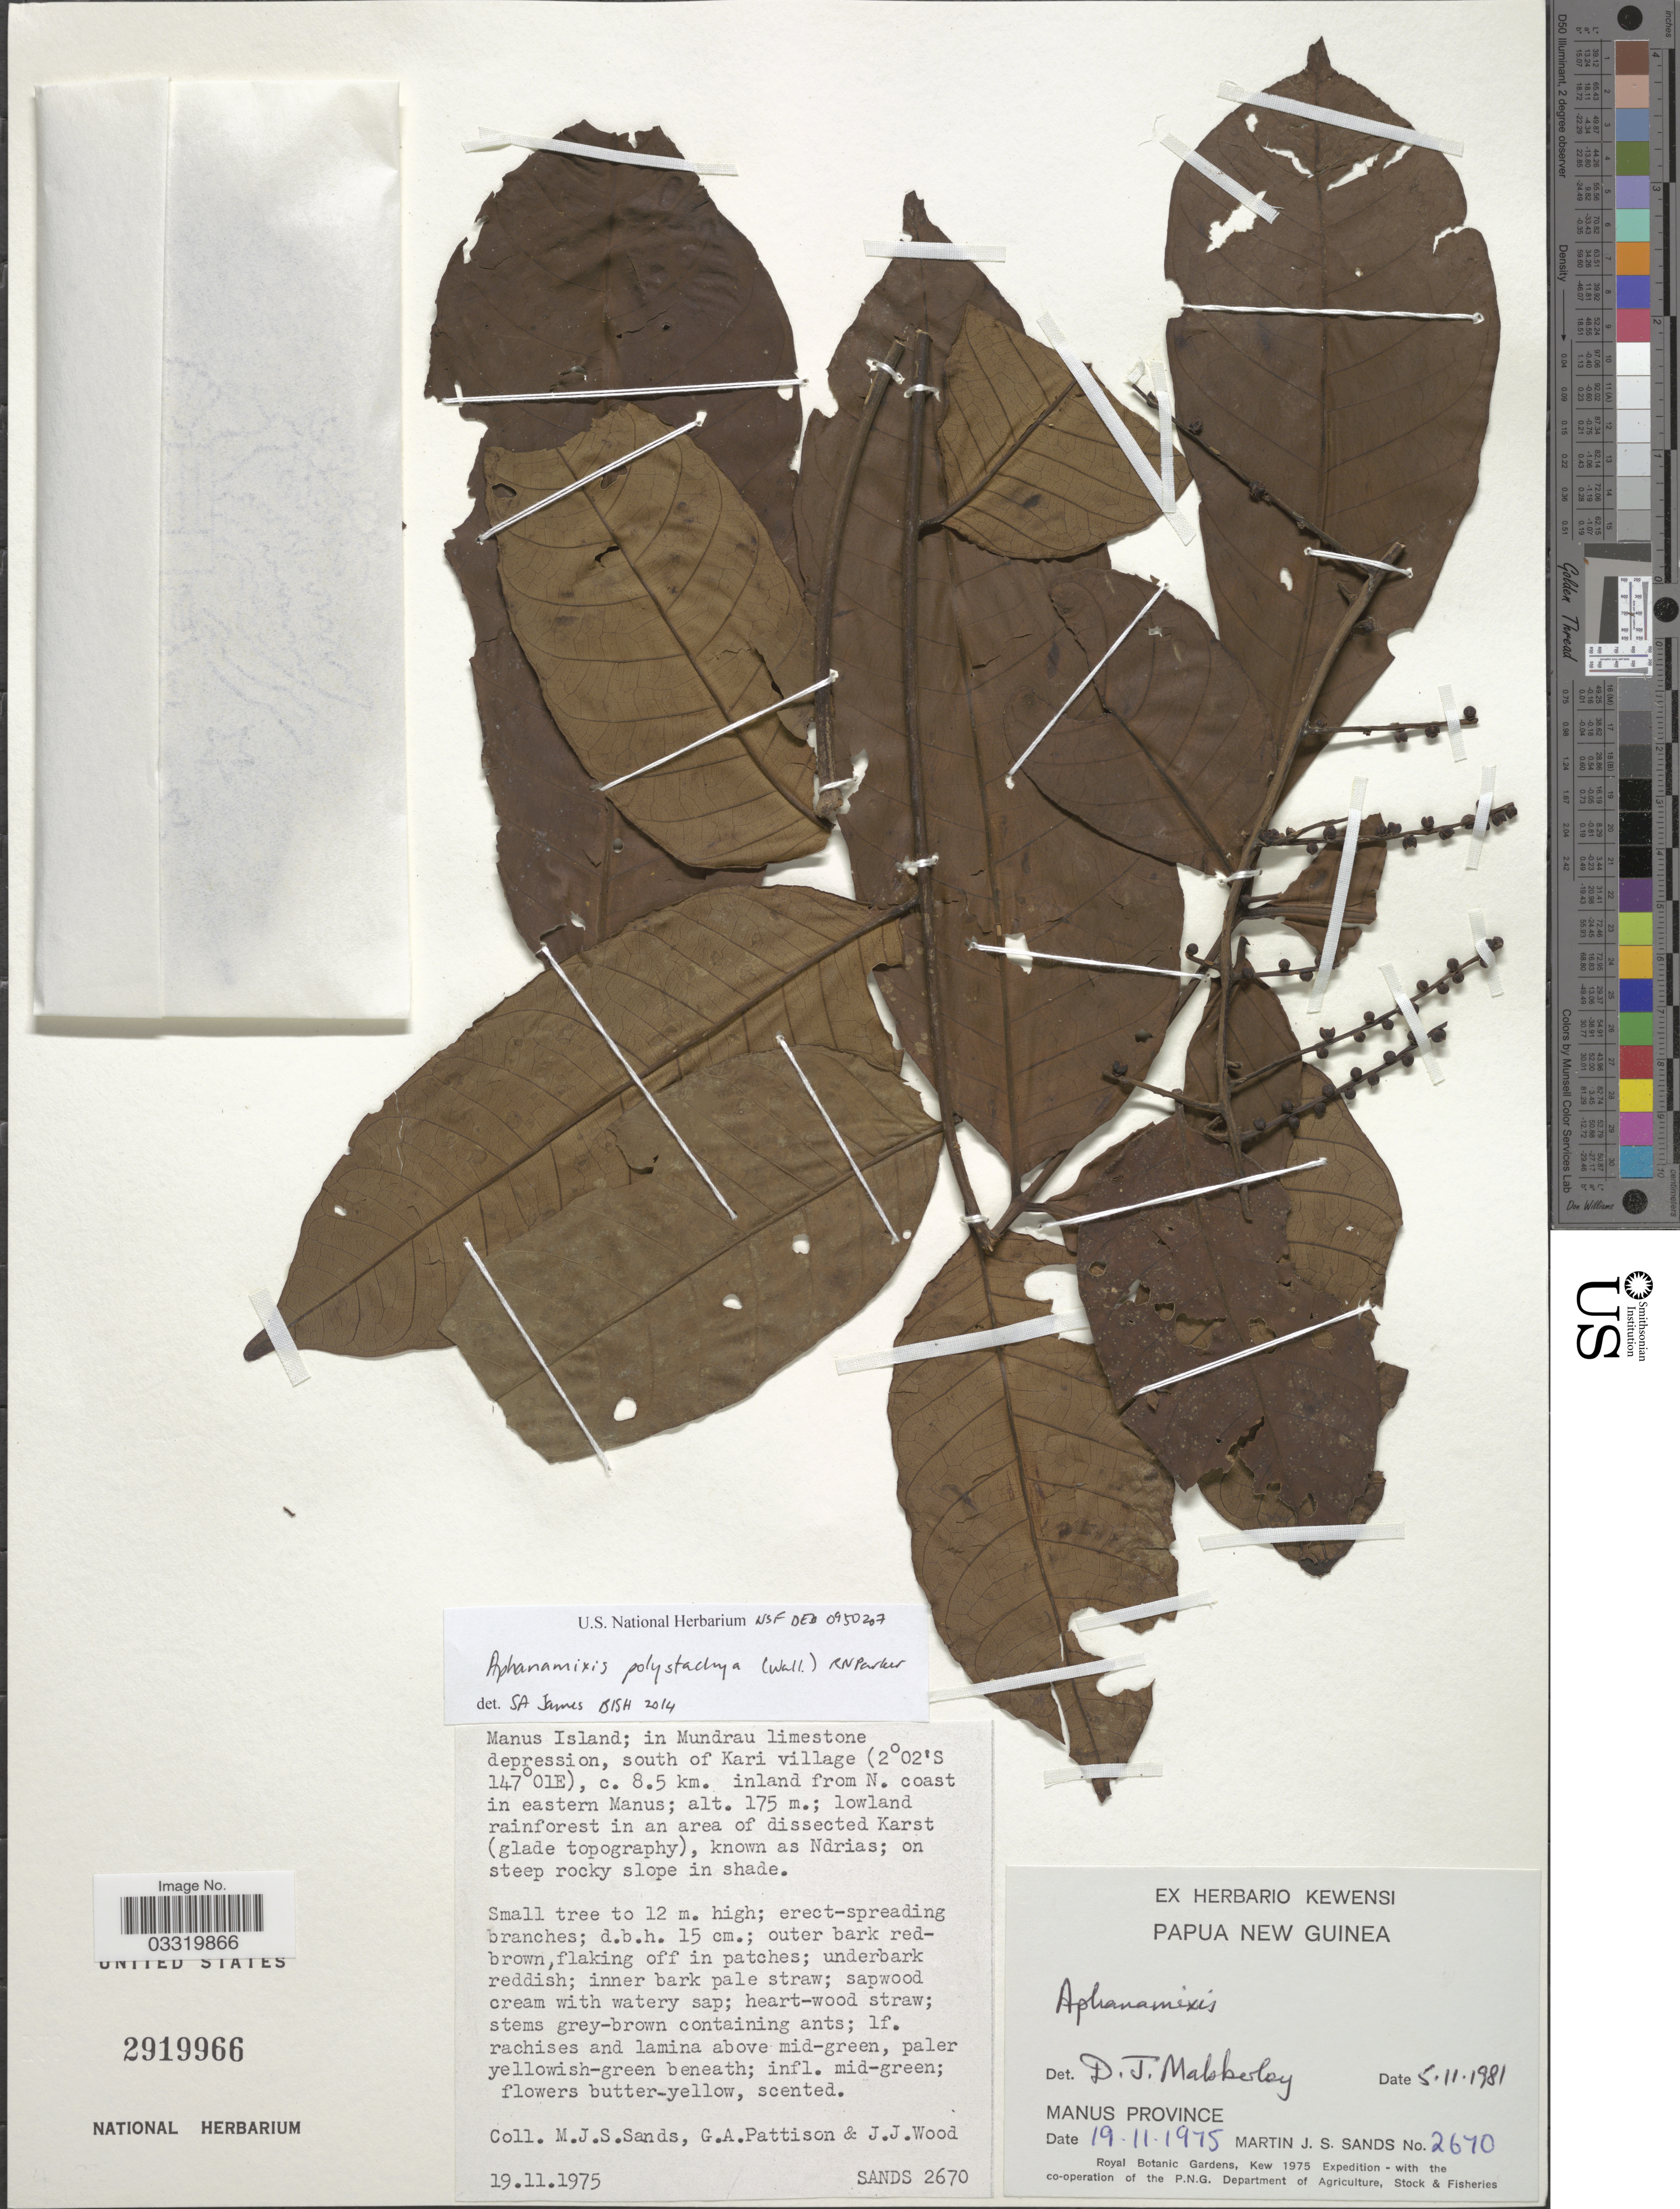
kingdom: Plantae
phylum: Tracheophyta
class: Magnoliopsida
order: Sapindales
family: Meliaceae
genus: Aphanamixis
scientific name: Aphanamixis polystachya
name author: (Wall.) R. Parker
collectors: M. Sands, G. Pattison & J. Wood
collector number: Sands2670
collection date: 1975-11-19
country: Papua New Guinea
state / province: Manus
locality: Manus Island; in Mundrau limestone depression, south of Kari village, c. 8.5 km. inland from N. coast in eastern Manus.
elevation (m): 175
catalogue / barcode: US 2919966